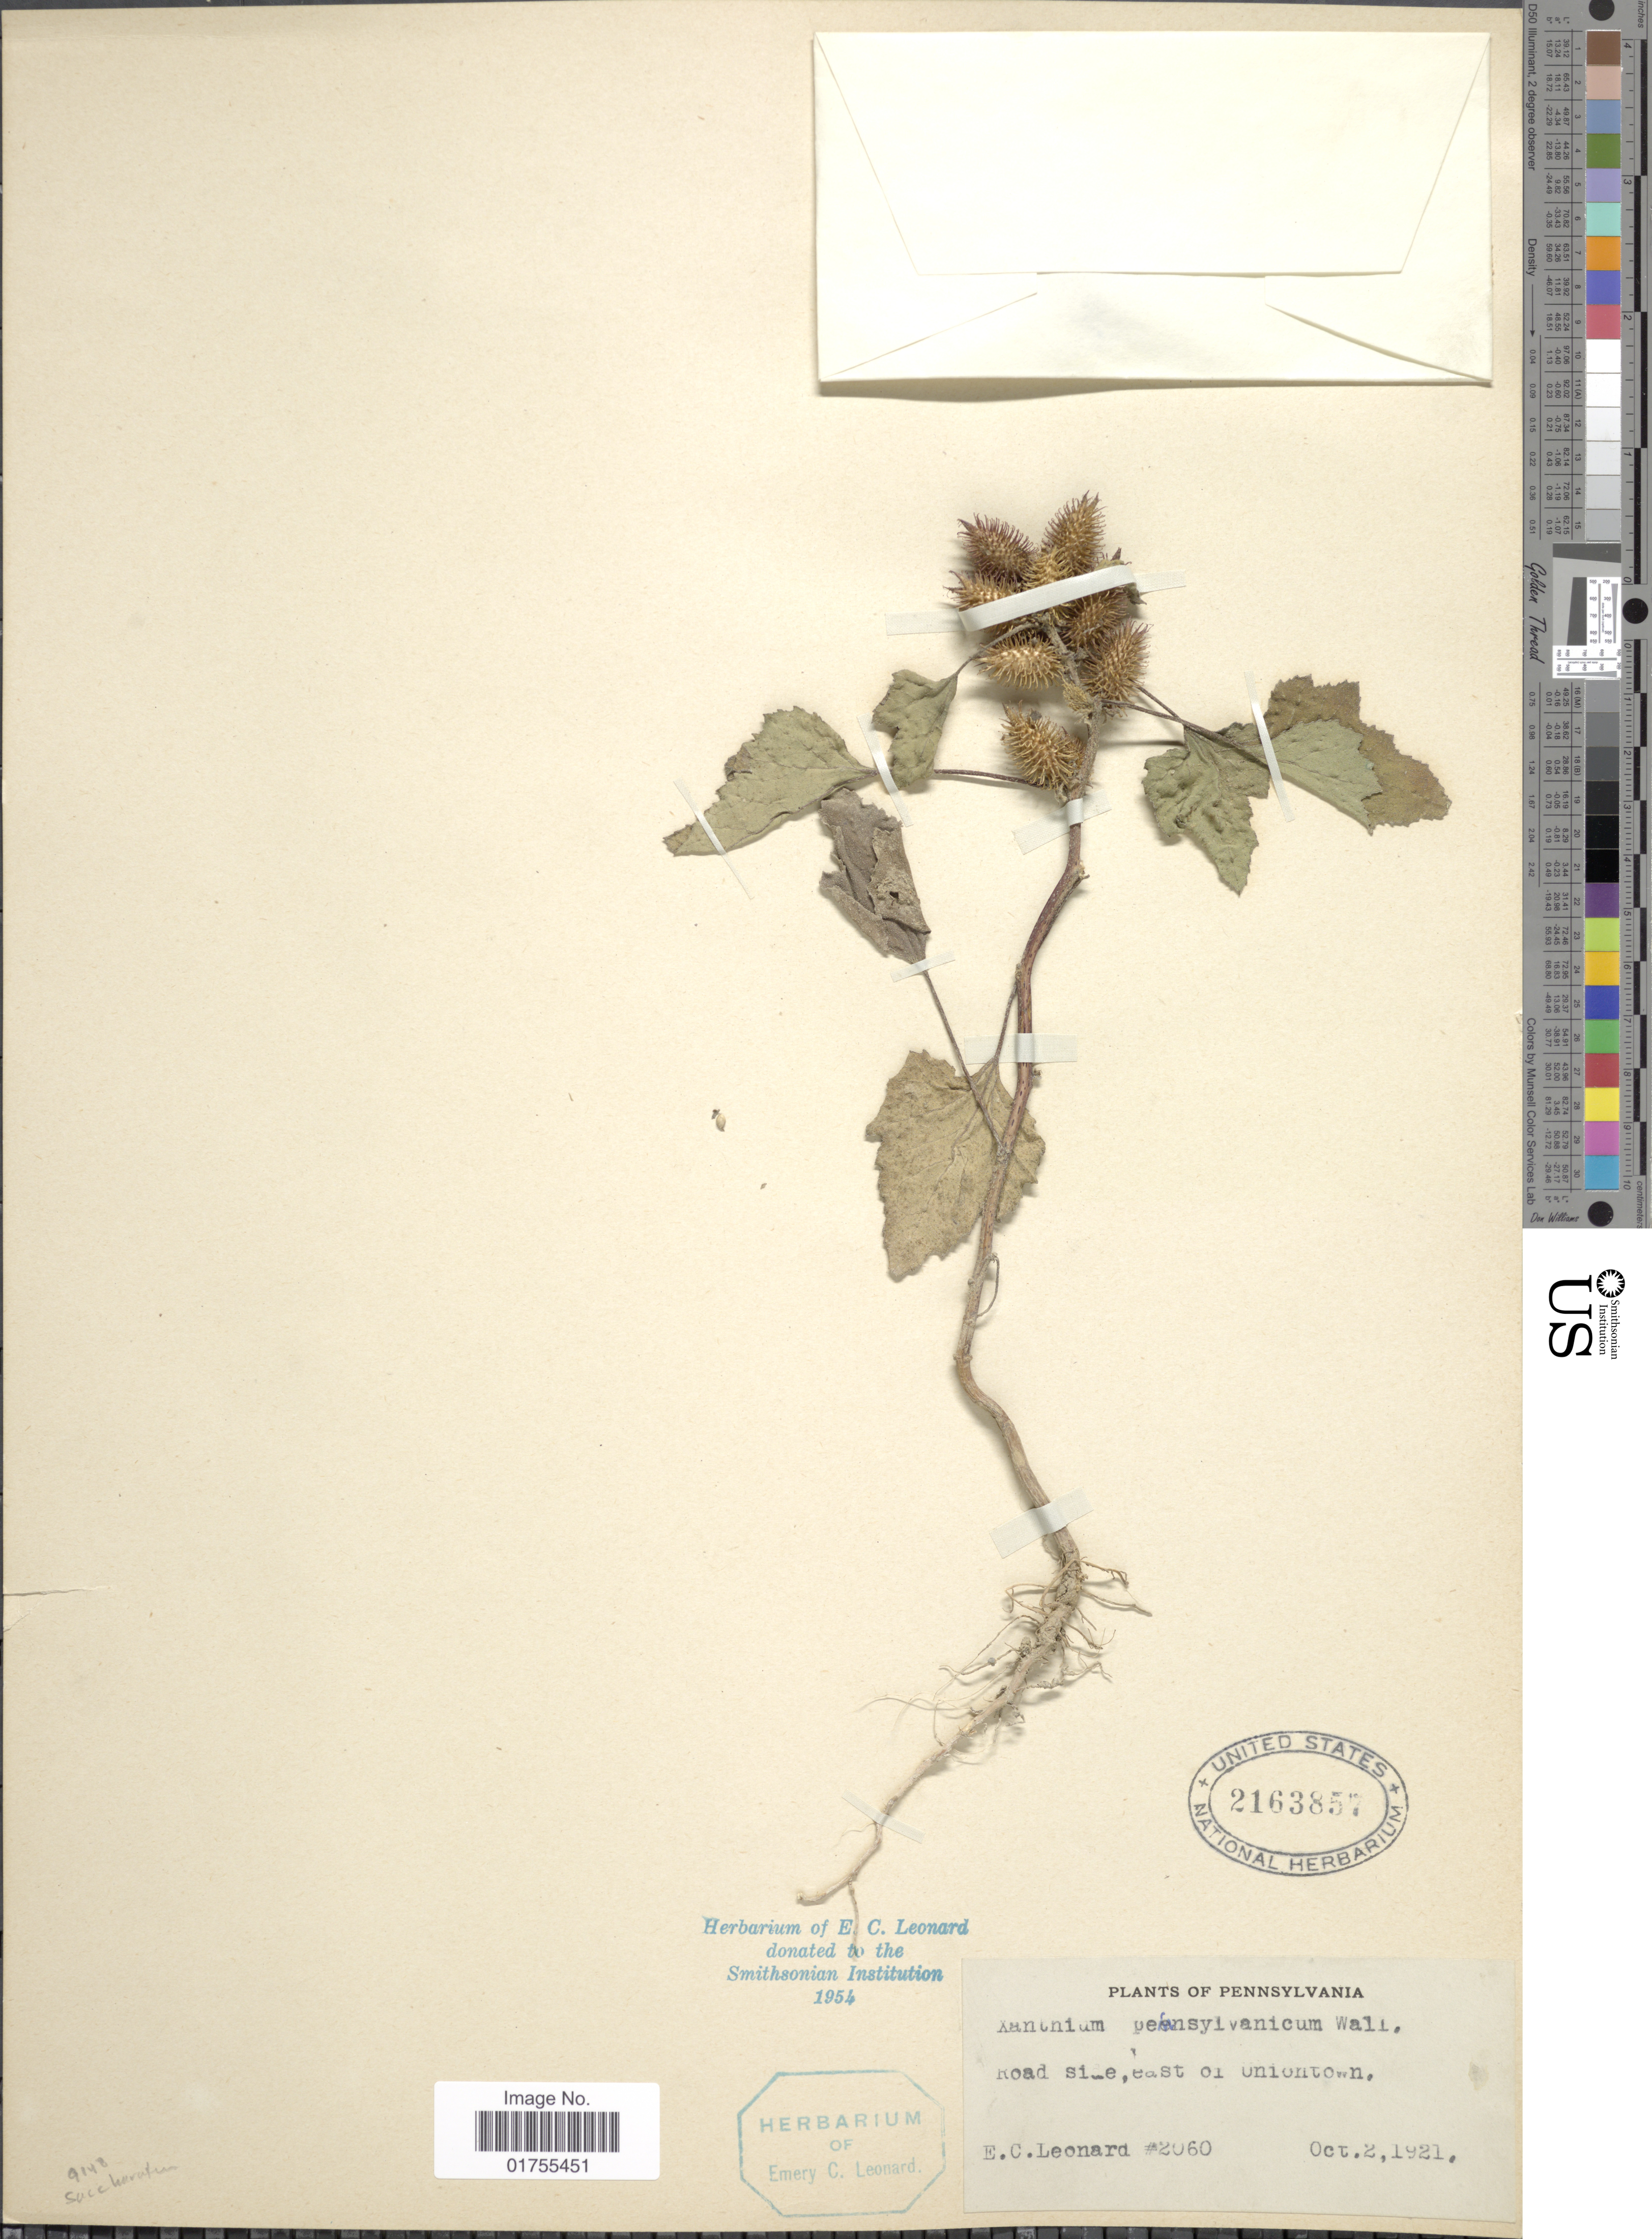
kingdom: Plantae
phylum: Tracheophyta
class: Magnoliopsida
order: Asterales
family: Asteraceae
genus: Xanthium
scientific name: Xanthium strumarium var. glabratum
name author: Mill.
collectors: E. C. Leonard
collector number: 2060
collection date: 1921-10-02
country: United States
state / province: Pennsylvania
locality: Road side, east of Uniontown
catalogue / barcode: US 2163857